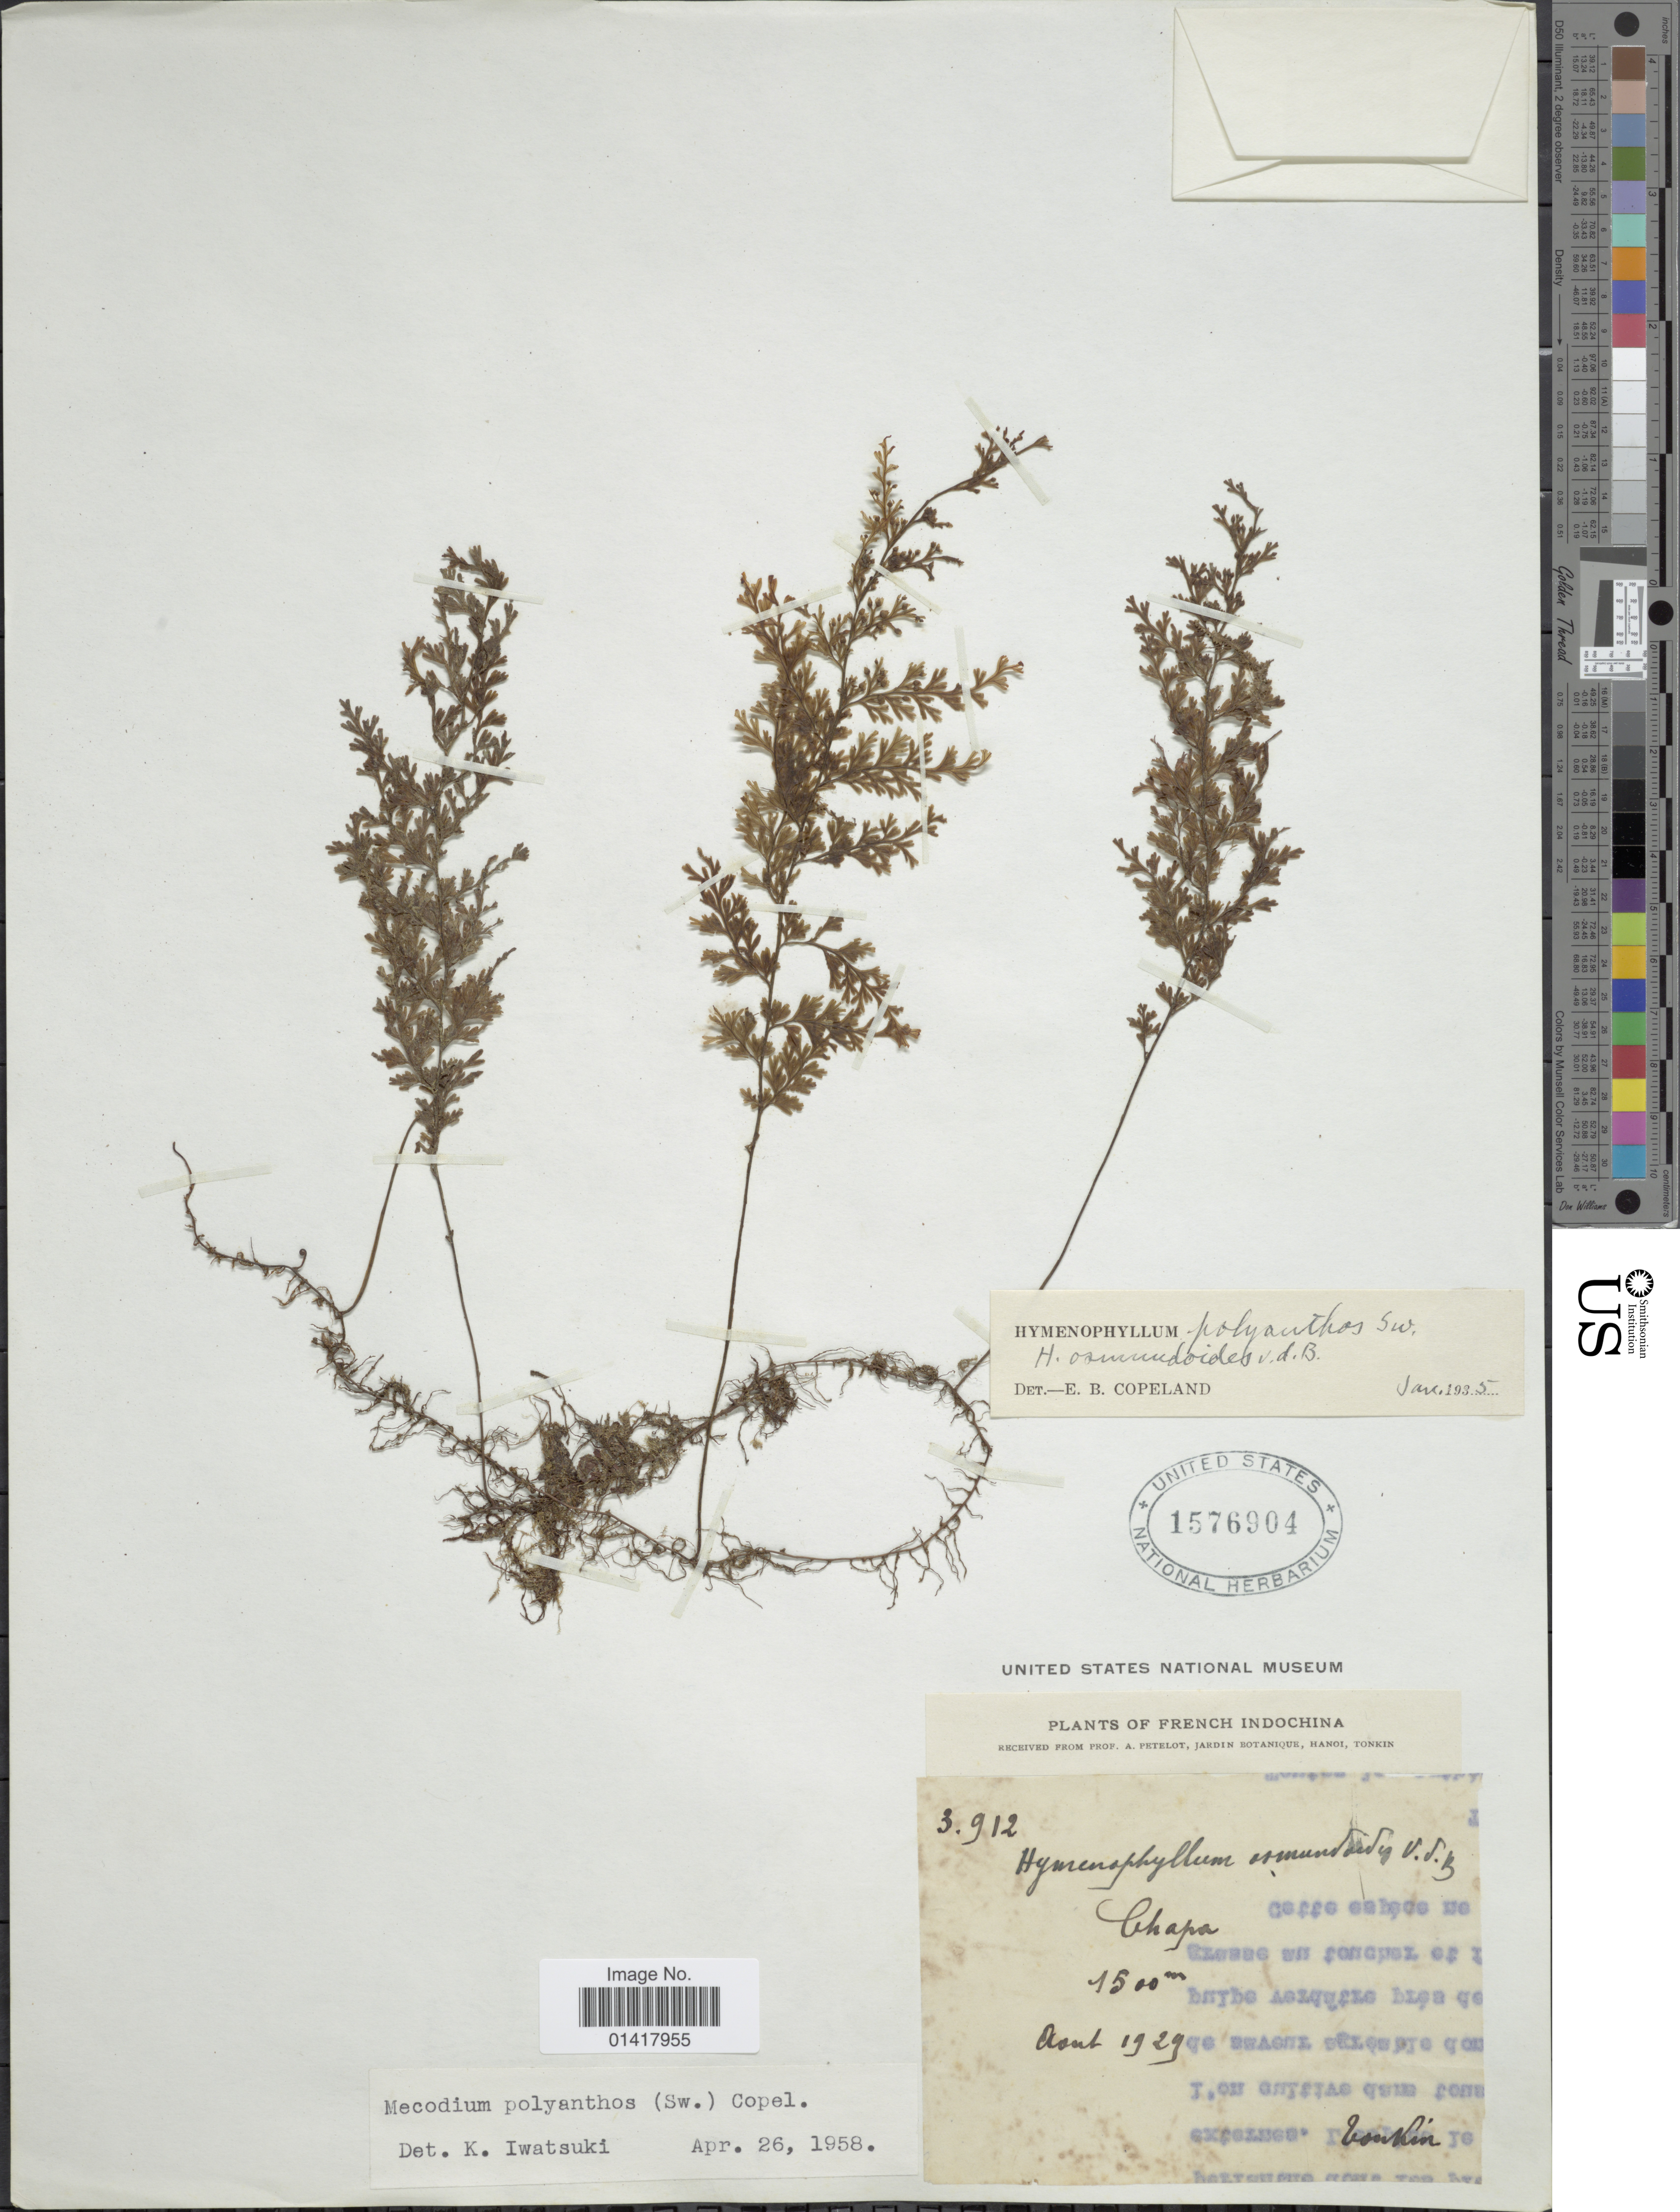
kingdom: Plantae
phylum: Tracheophyta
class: Polypodiopsida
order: Hymenophyllales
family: Hymenophyllaceae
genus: Hymenophyllum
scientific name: Hymenophyllum polyanthos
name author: (Sw.) Sw.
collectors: A. Petelot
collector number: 3912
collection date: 1929-08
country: Vietnam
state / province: Lao Cai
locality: Tonkin. Chapa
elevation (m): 1500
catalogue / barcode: US 1576904